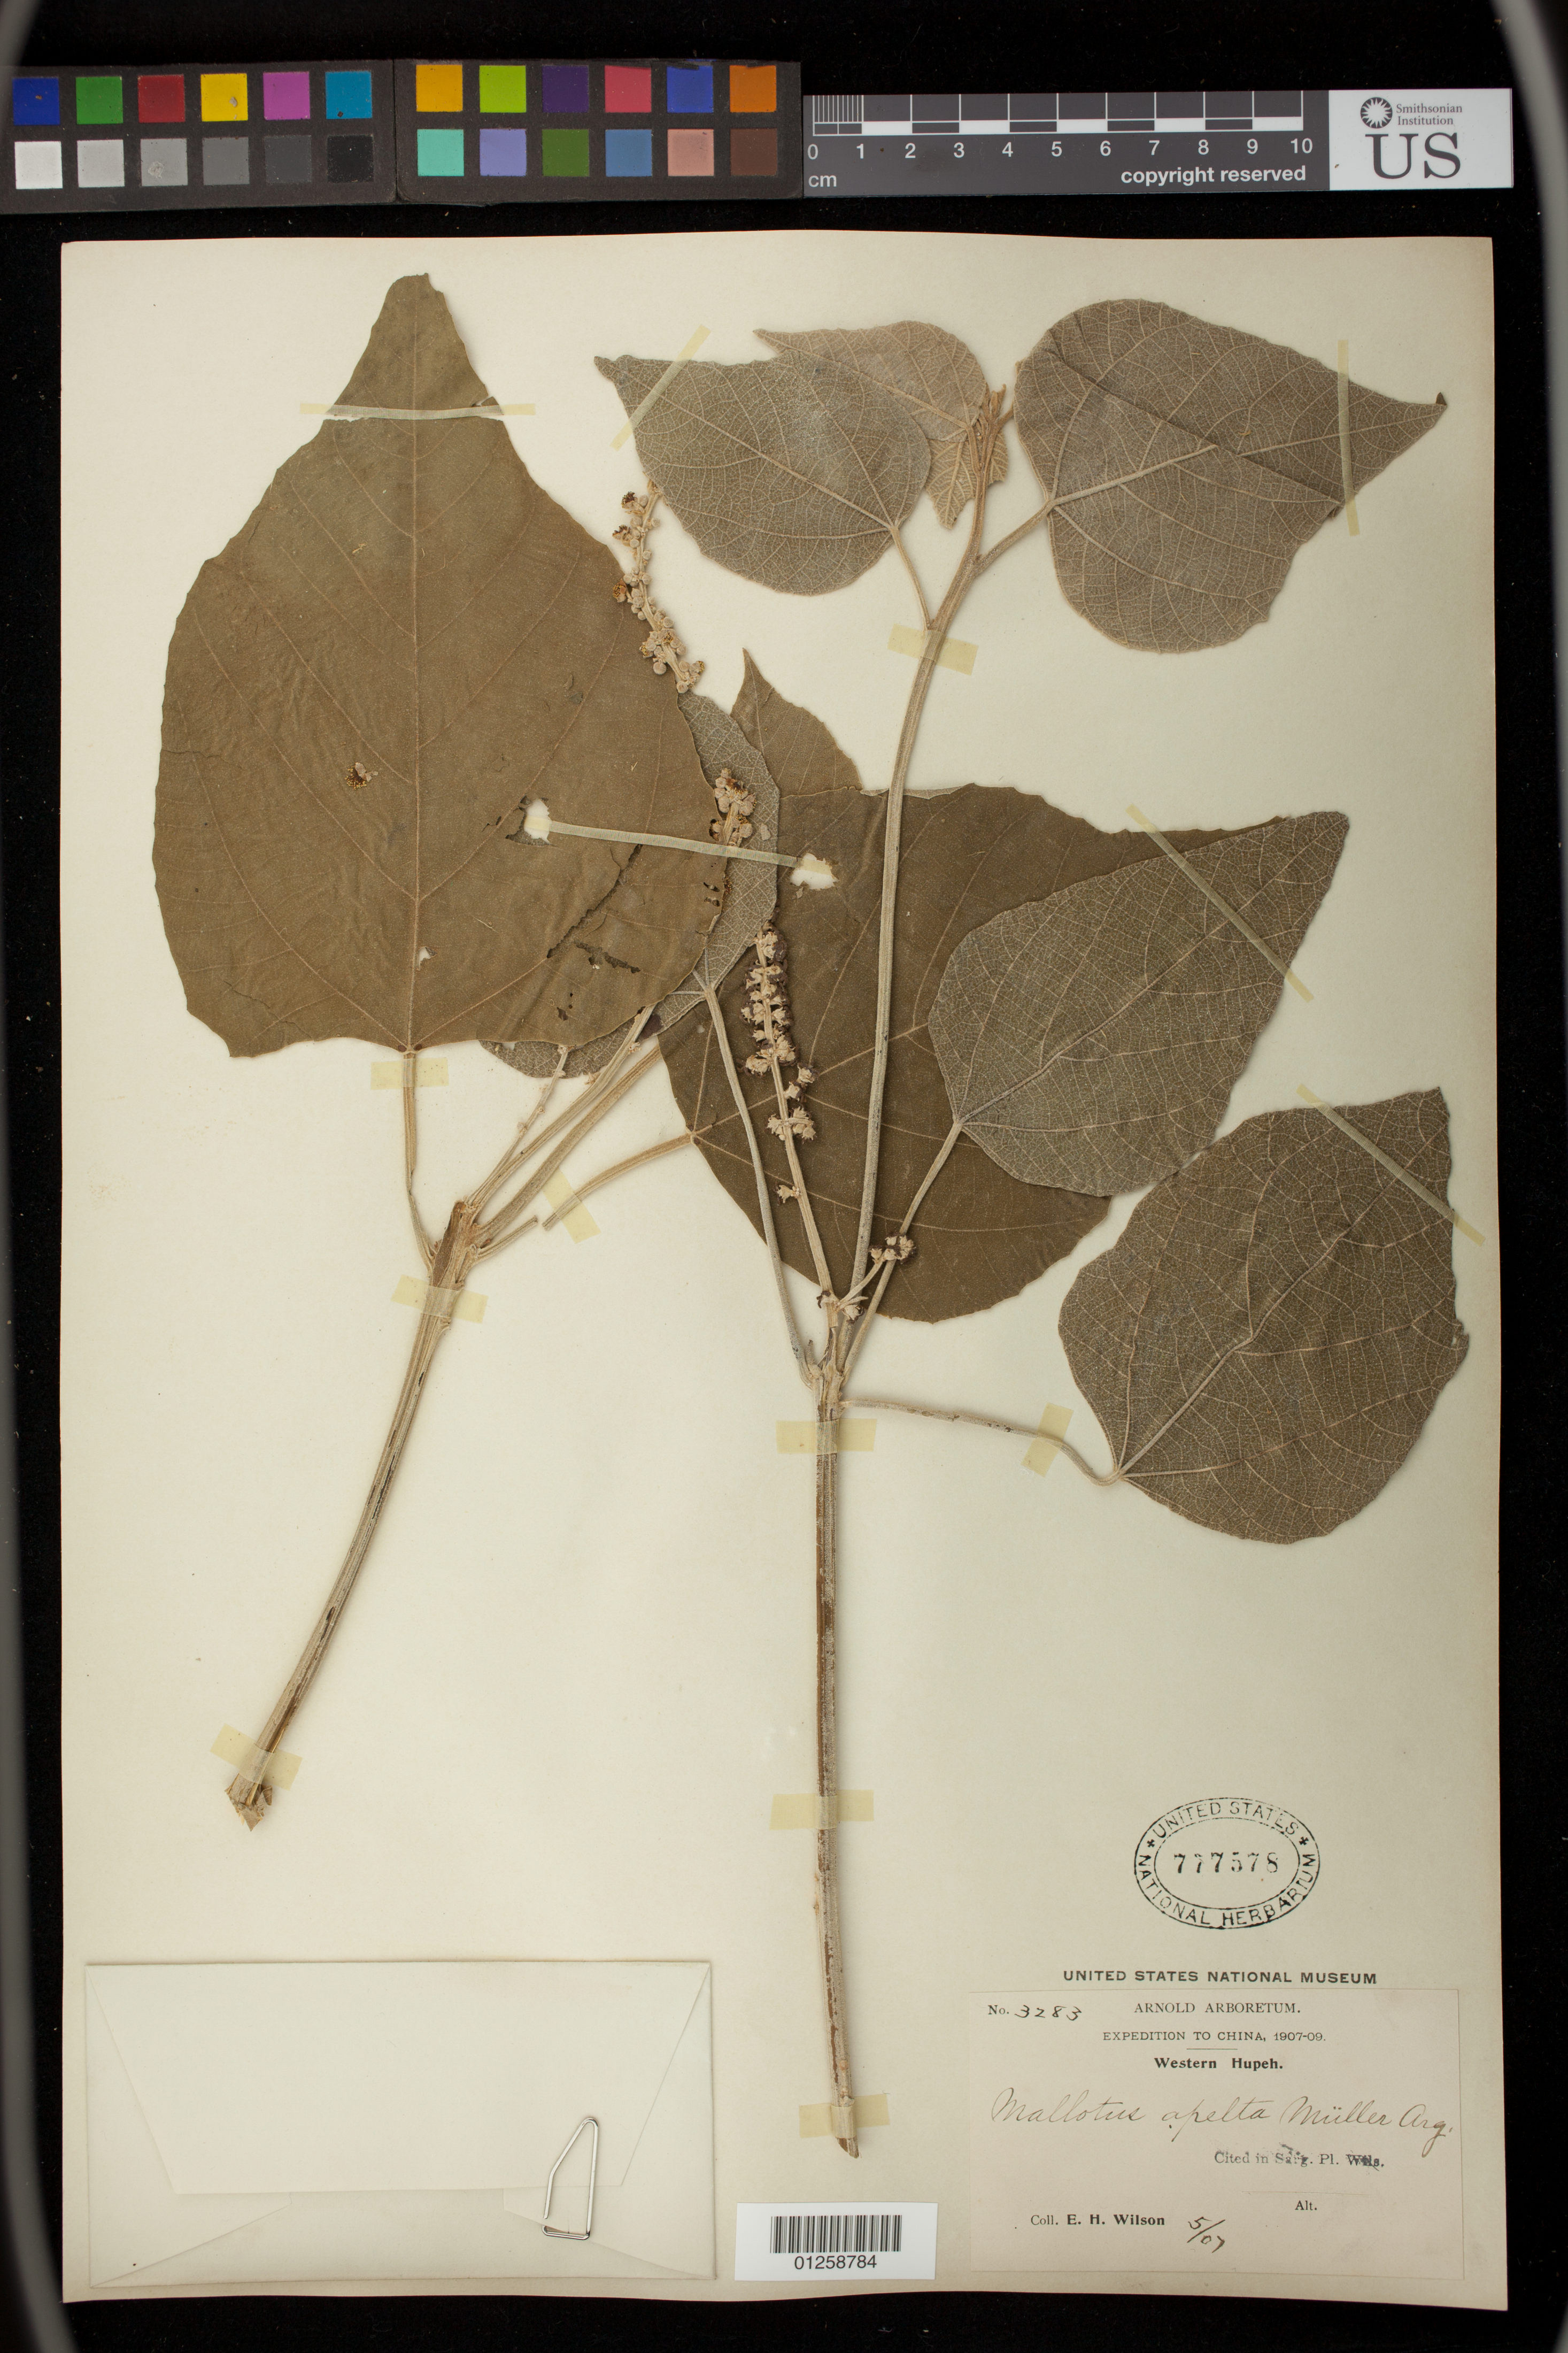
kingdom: Plantae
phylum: Tracheophyta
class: Magnoliopsida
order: Malpighiales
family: Euphorbiaceae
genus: Mallotus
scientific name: Mallotus apelta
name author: (Lour.) Müll. Arg.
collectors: E. H. Wilson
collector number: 3283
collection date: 1907-05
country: China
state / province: Hubei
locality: Western Hupeh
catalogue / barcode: US 777578